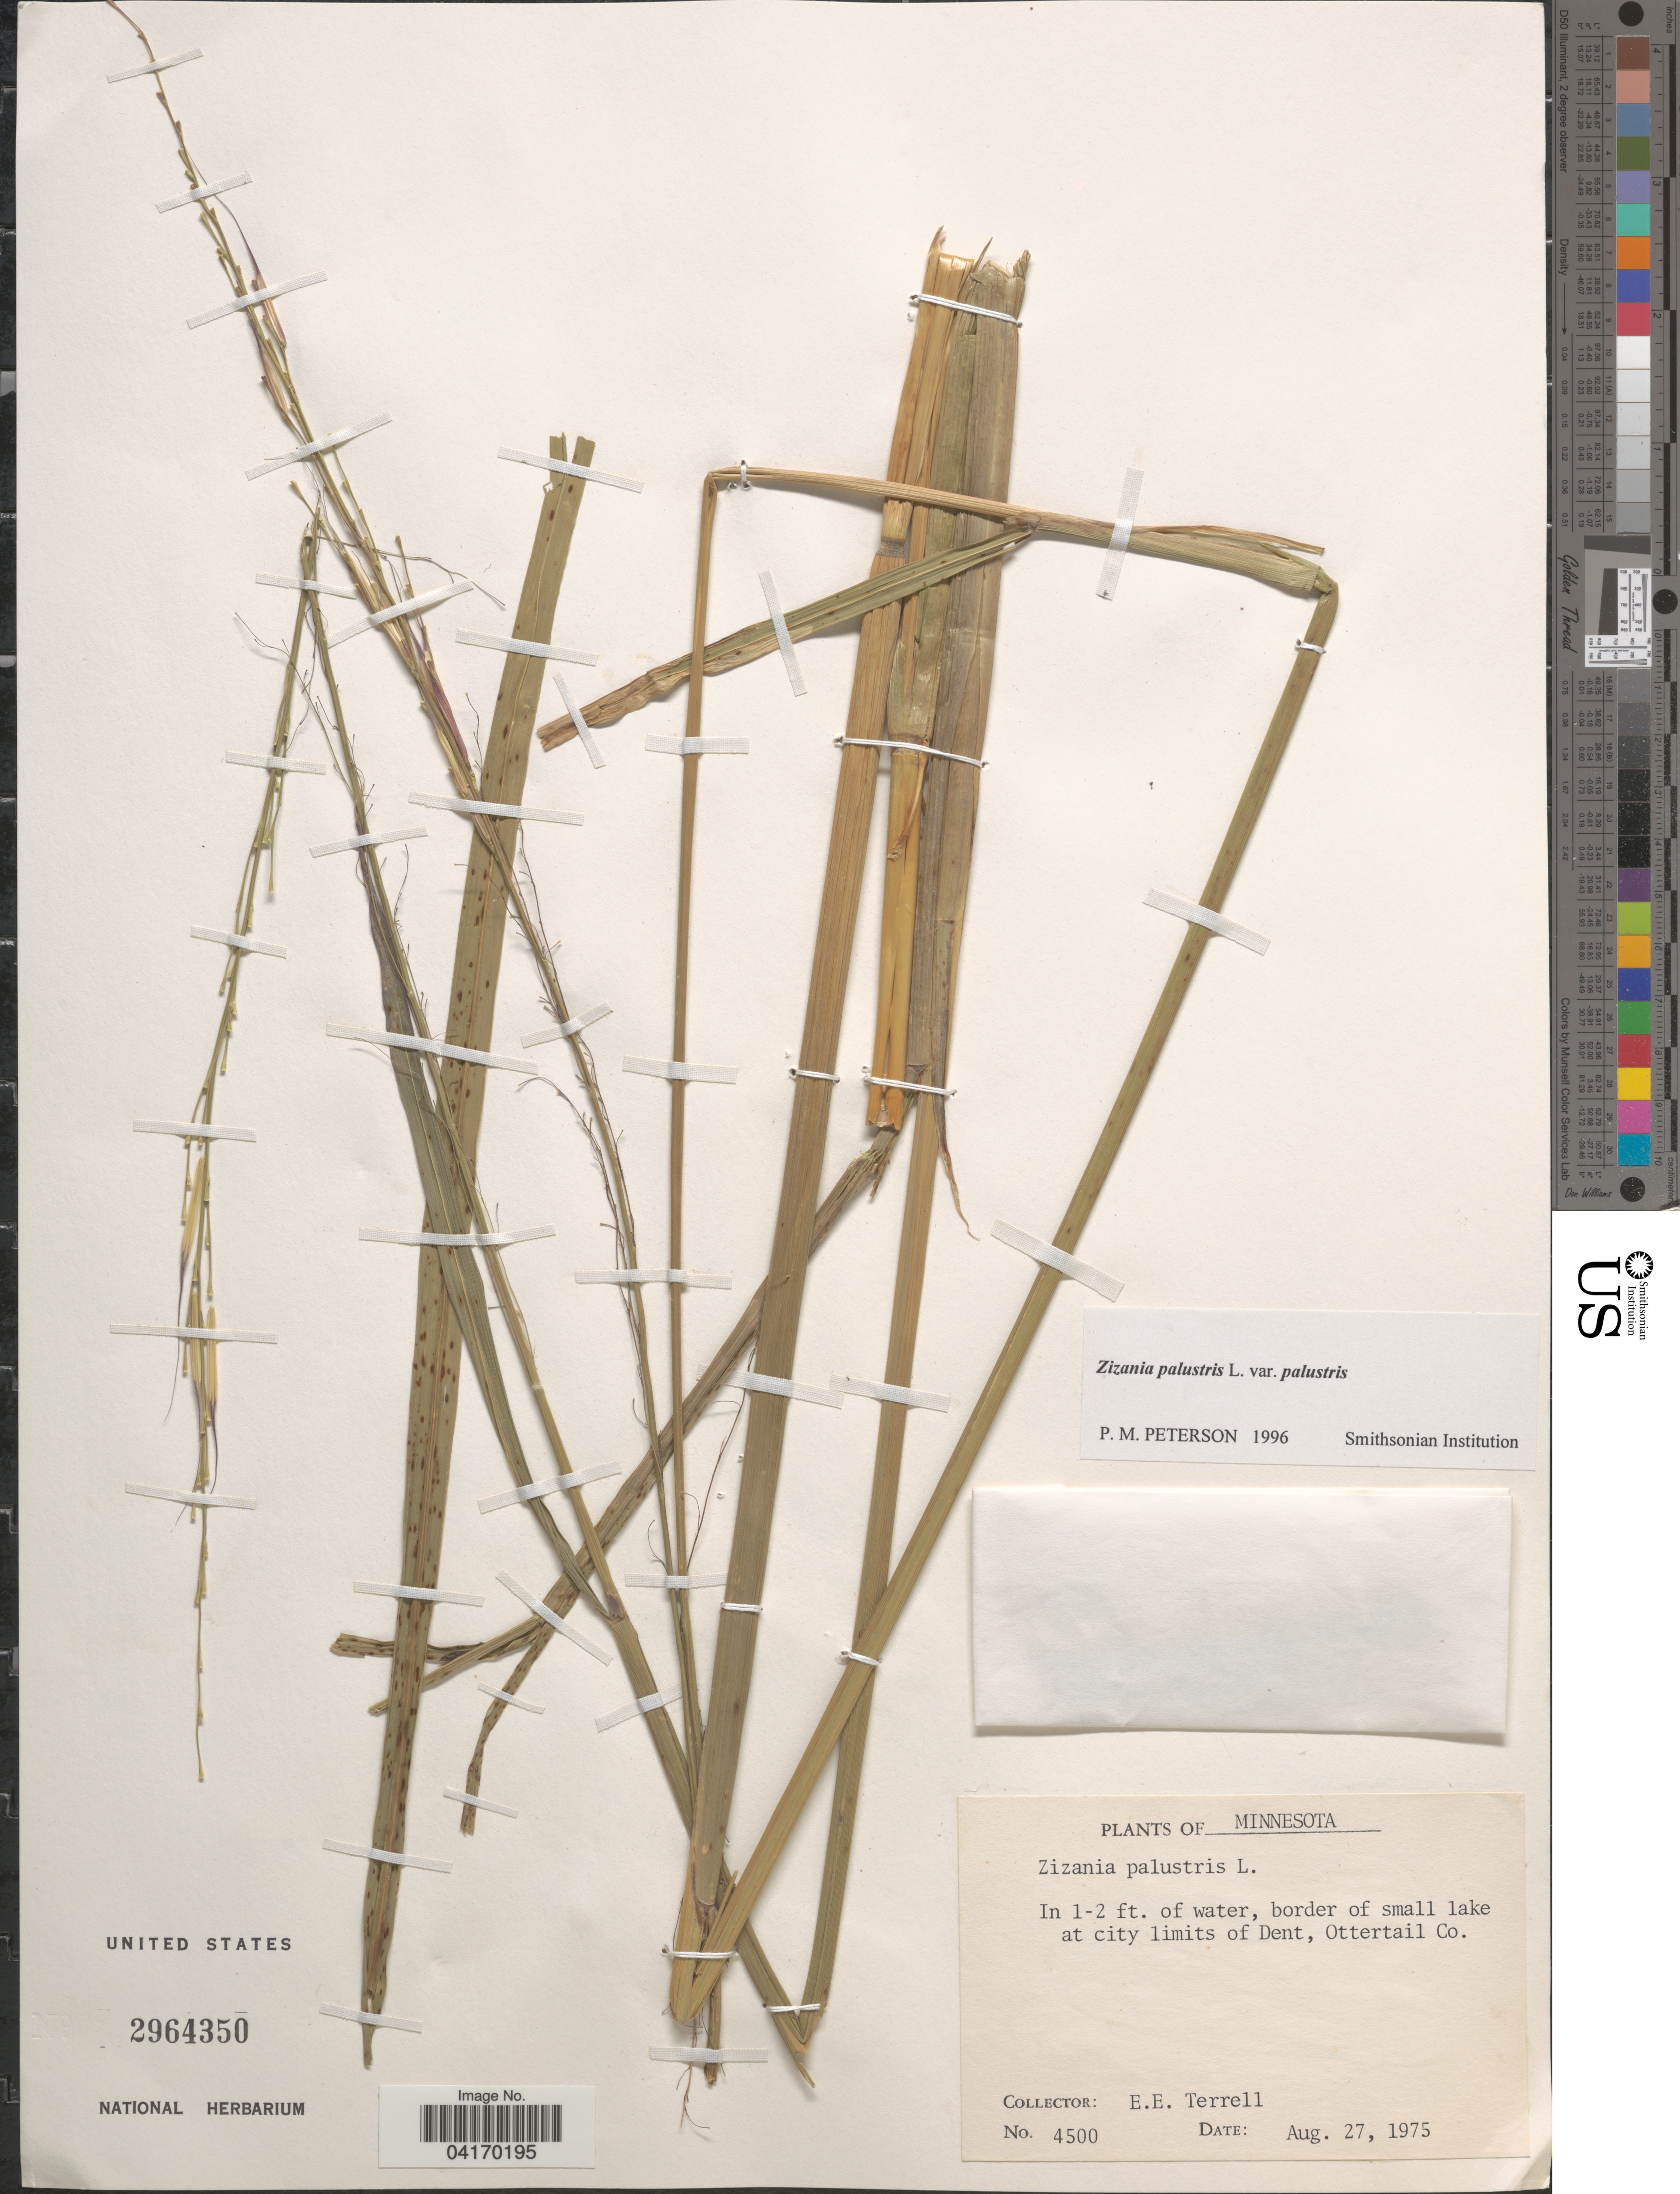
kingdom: Plantae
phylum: Tracheophyta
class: Liliopsida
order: Poales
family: Poaceae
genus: Zizania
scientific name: Zizania palustris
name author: L.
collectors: E. E. Terrell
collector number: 4500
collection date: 1975-08-27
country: United States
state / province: Minnesota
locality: In 1-2 ft. of water, border of small lake at city limits of Dent, Ottertail Co.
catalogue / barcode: US 2964350